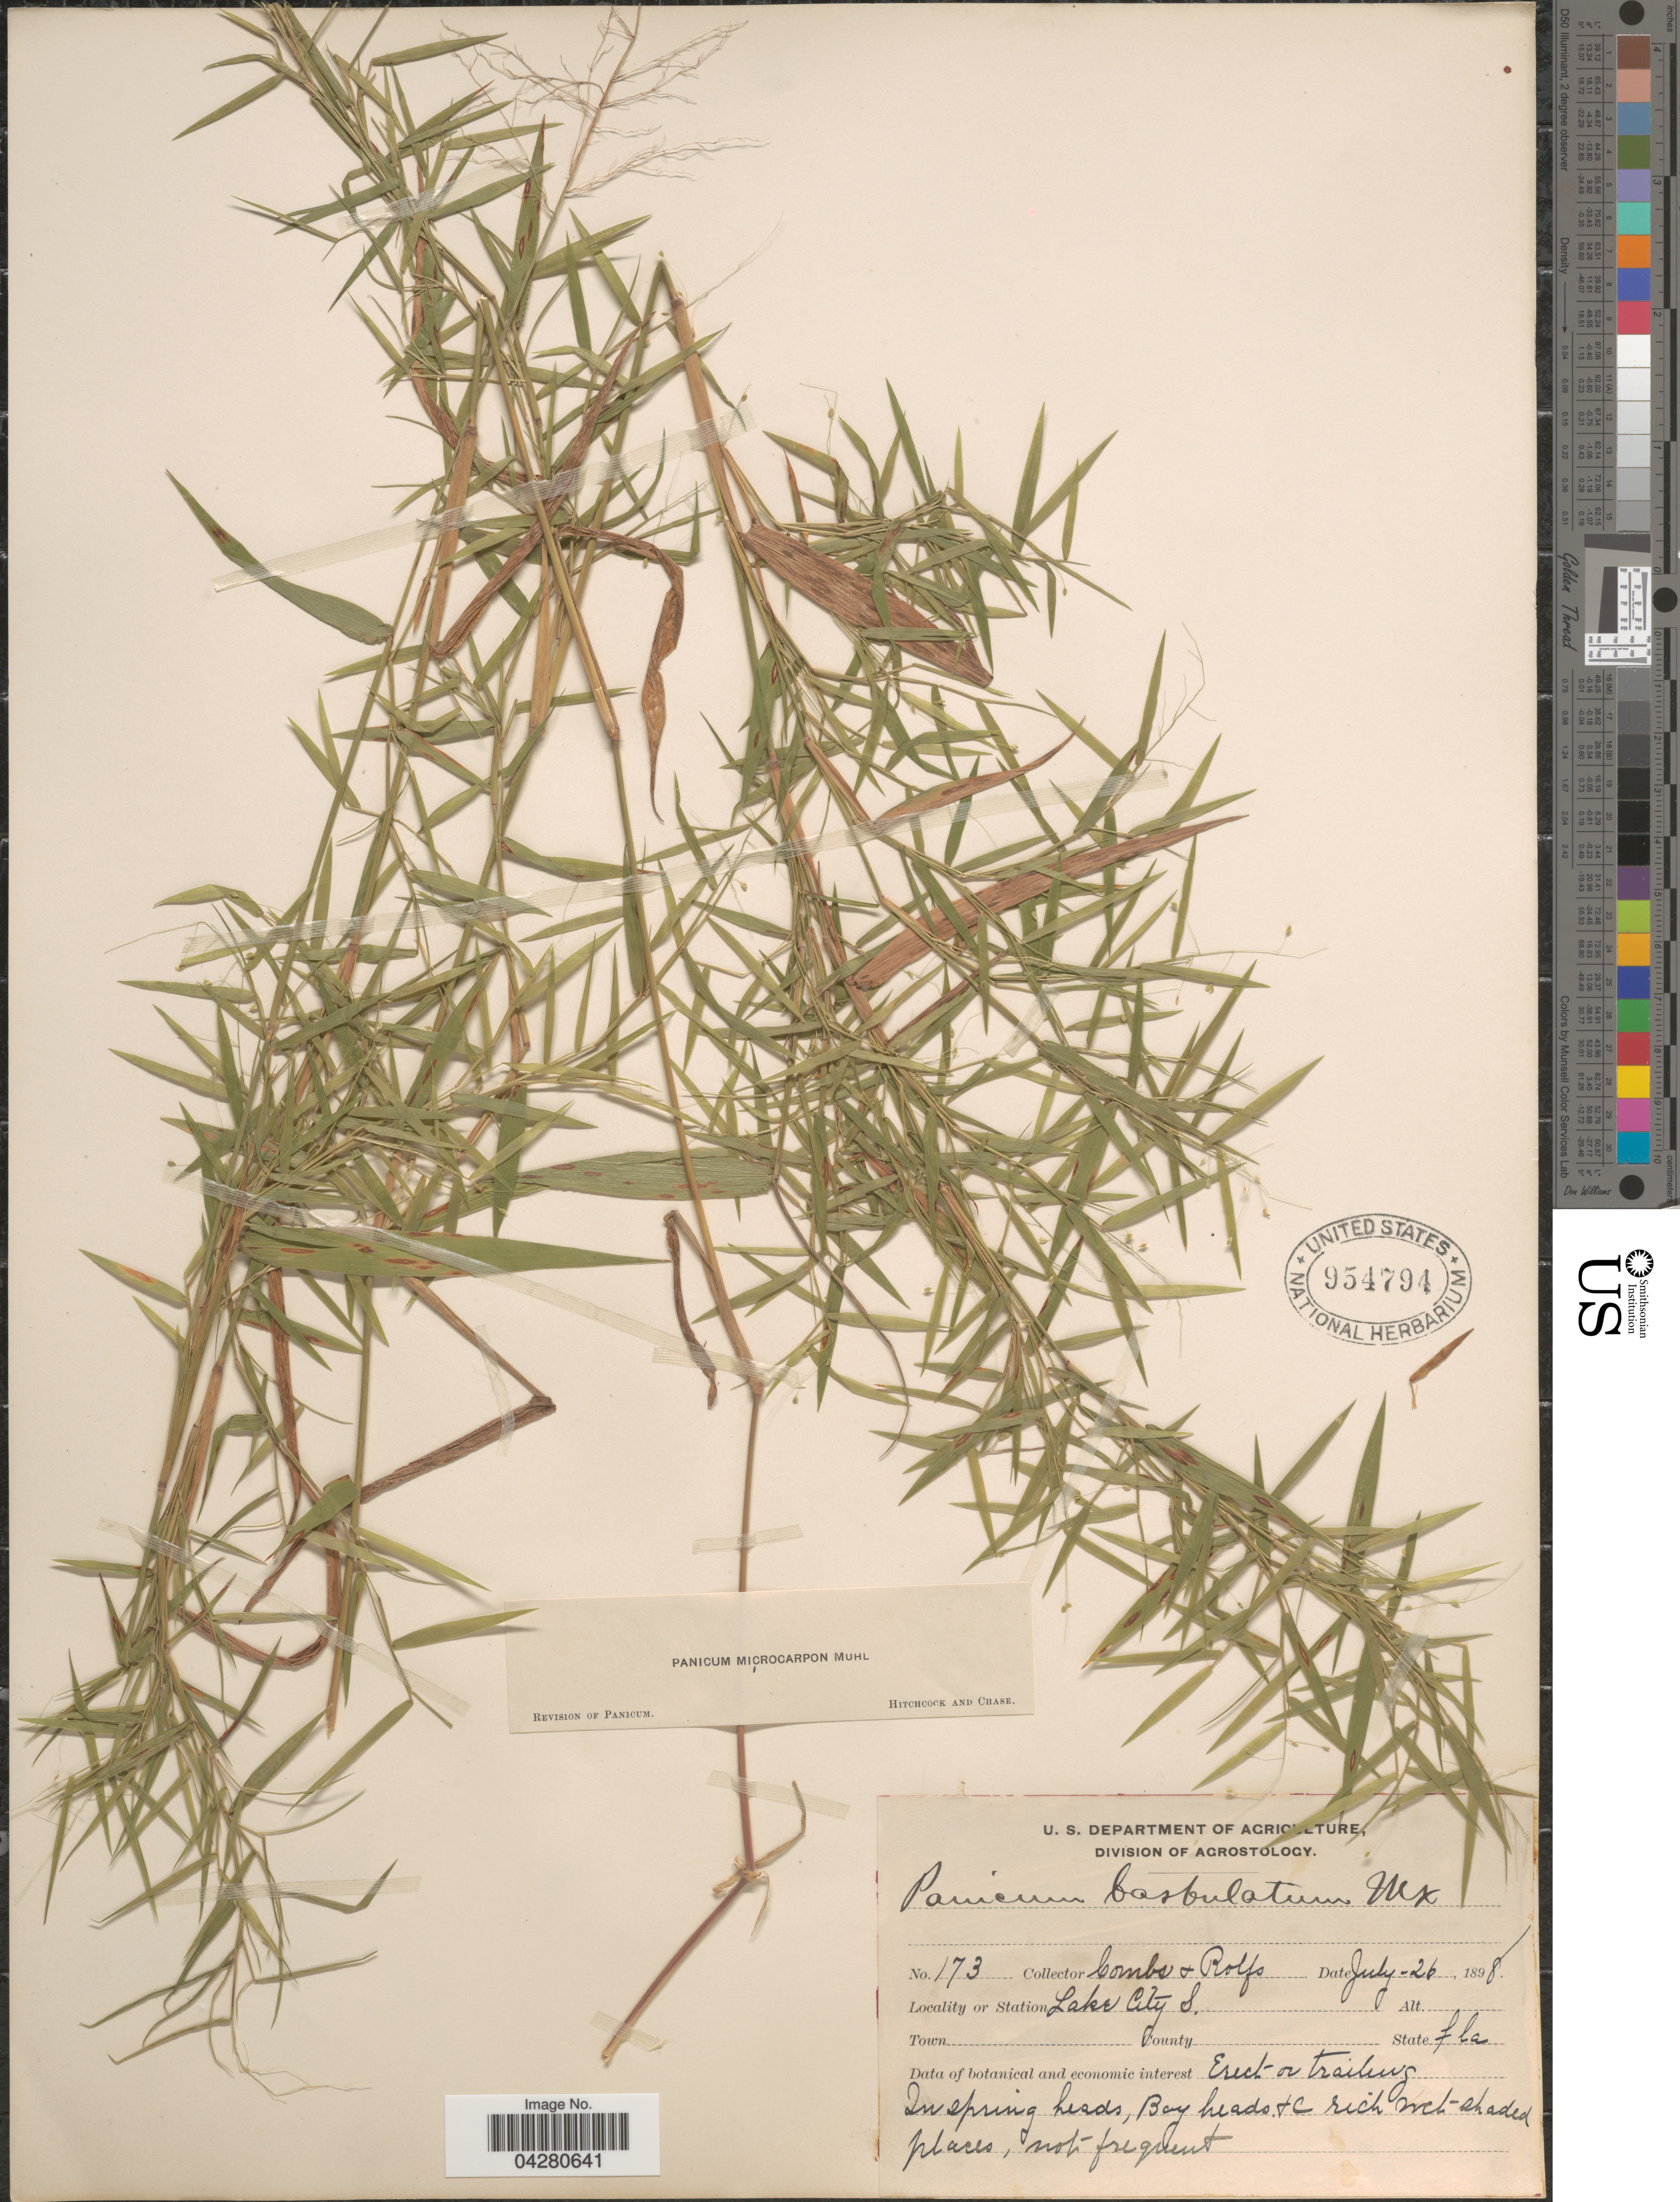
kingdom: Plantae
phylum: Tracheophyta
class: Liliopsida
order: Poales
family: Poaceae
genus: Dichanthelium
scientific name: Dichanthelium dichotomum var. dichotomum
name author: (L.) Gould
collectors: -. Combs & Rolfs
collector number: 173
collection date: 1898-07-26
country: United States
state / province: Florida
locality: Lake City S.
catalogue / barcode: US 954794